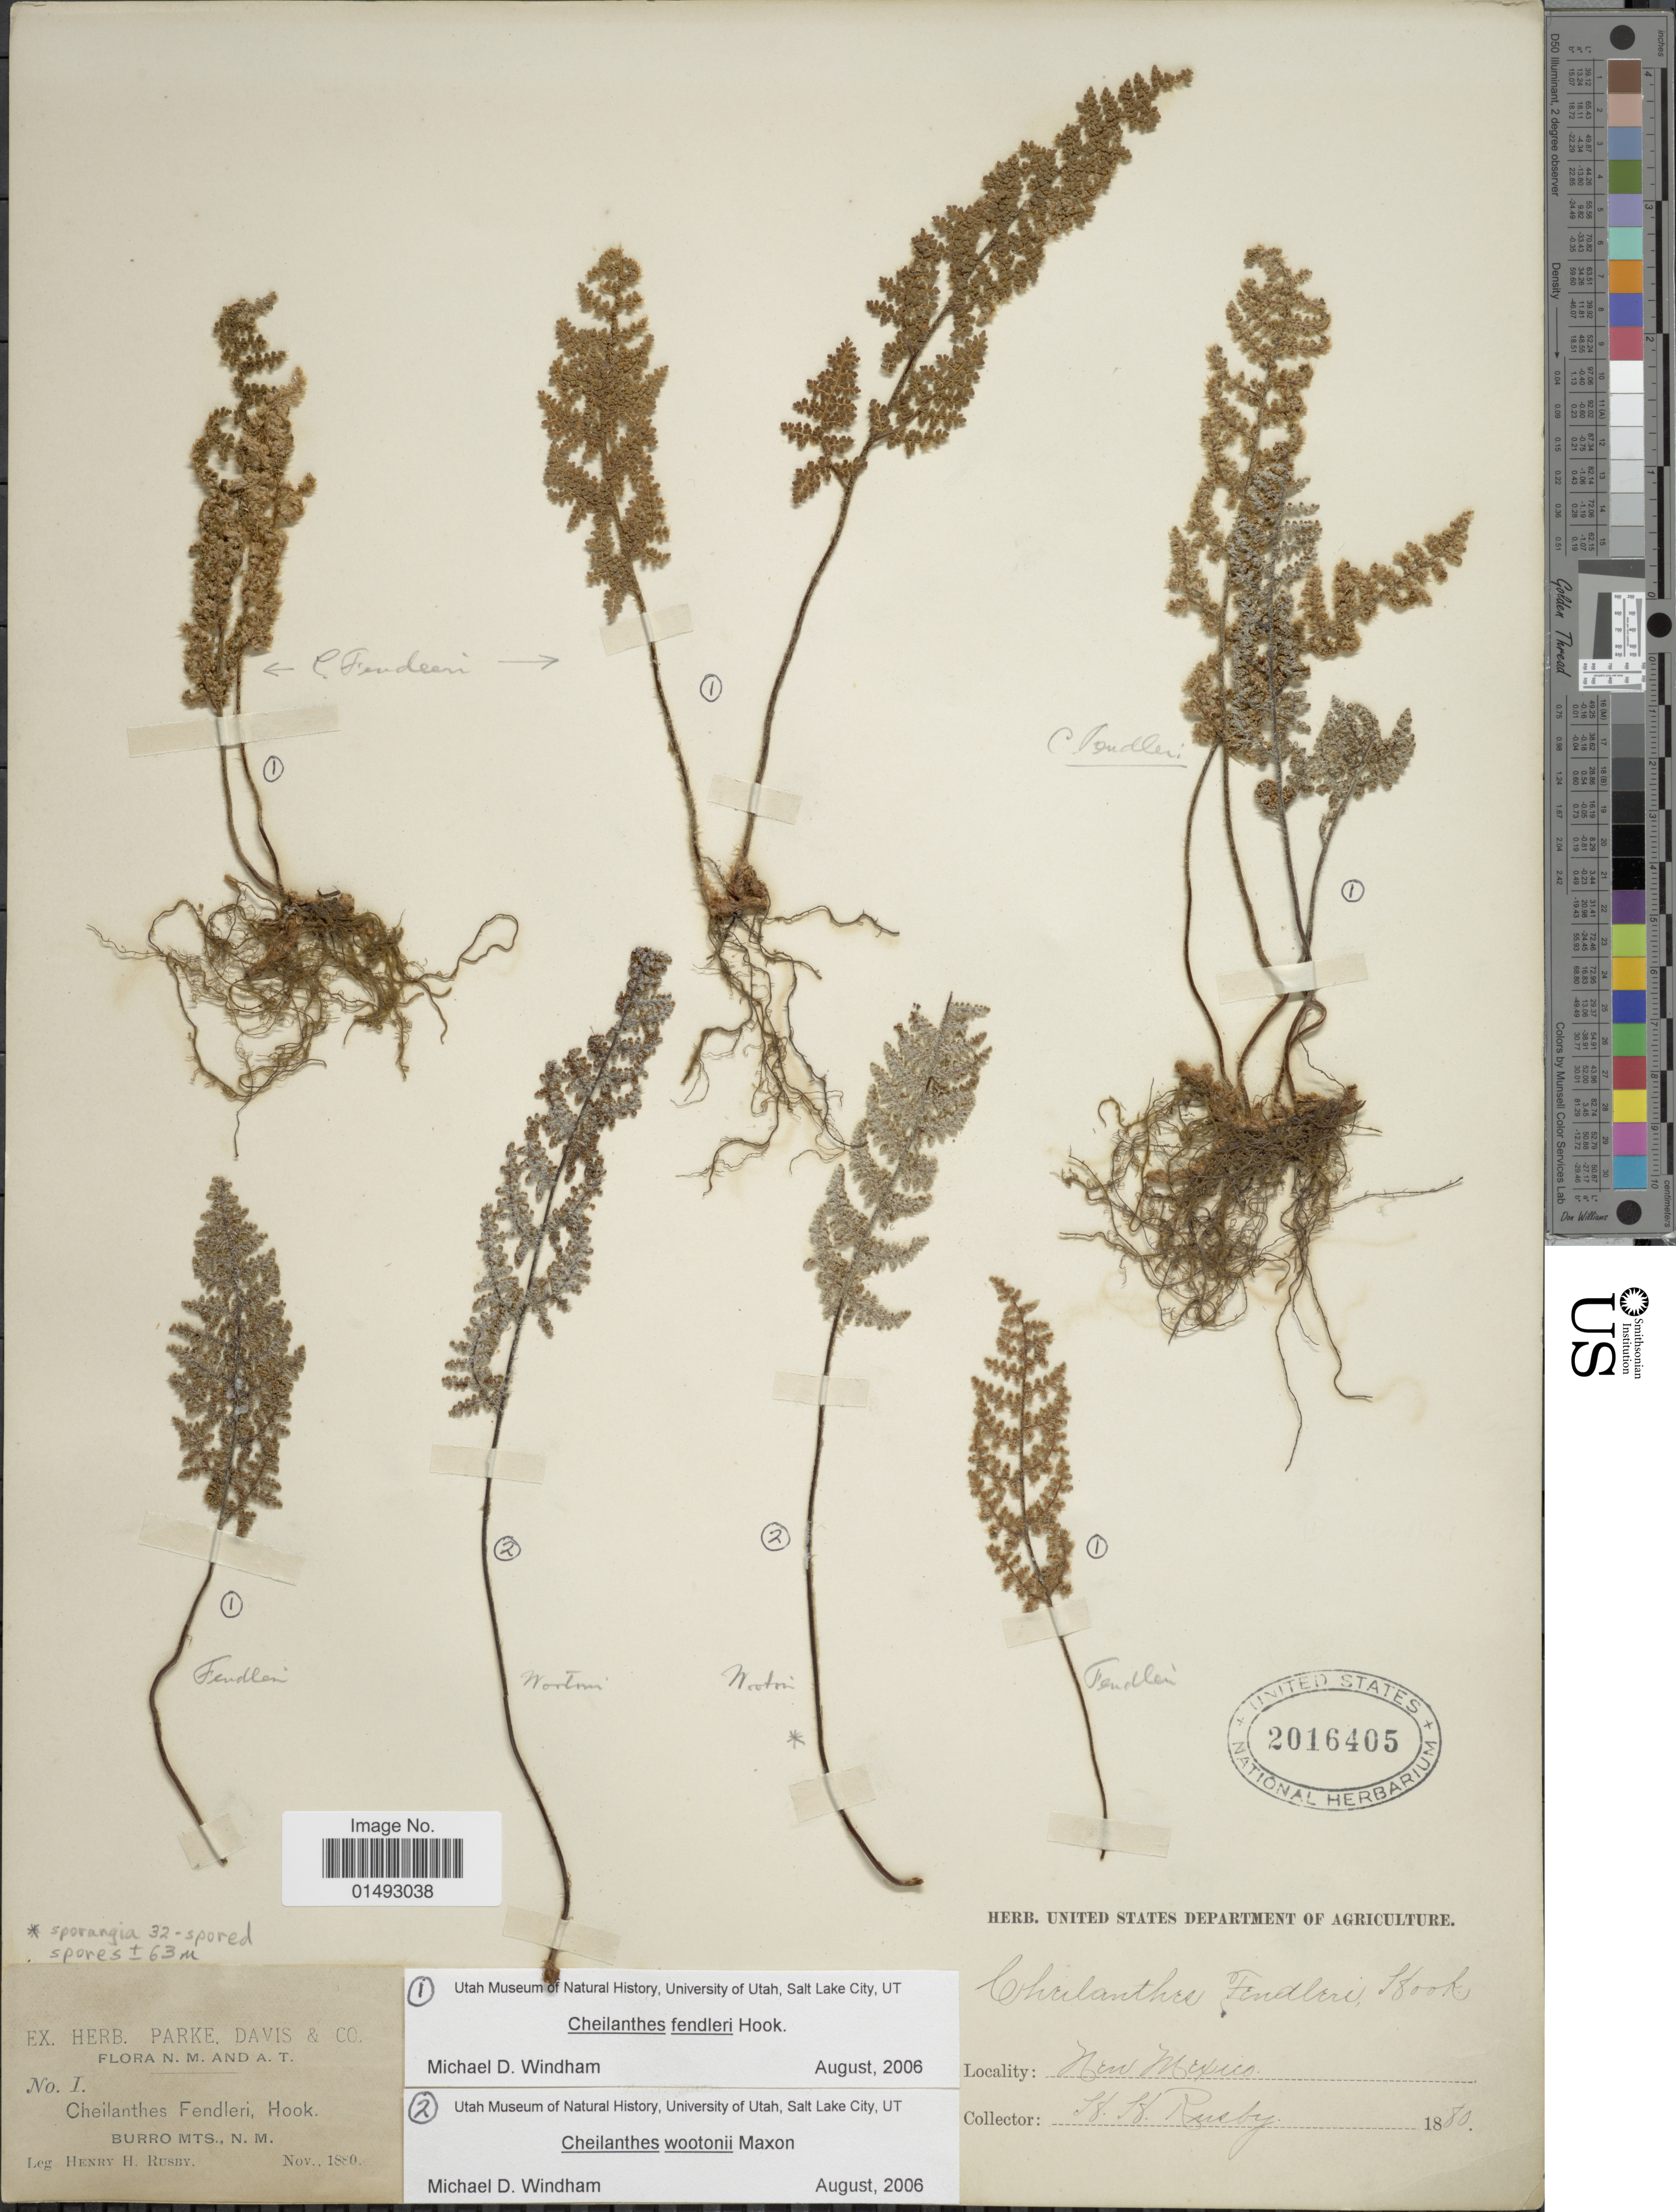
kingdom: Plantae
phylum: Tracheophyta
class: Polypodiopsida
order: Polypodiales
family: Pteridaceae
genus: Myriopteris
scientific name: Myriopteris fendleri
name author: (Hook.) E. Fourn.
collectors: H. H. Rusby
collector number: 1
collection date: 1880-11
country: United States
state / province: New Mexico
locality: A.T. Burro Mts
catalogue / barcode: US 2016405